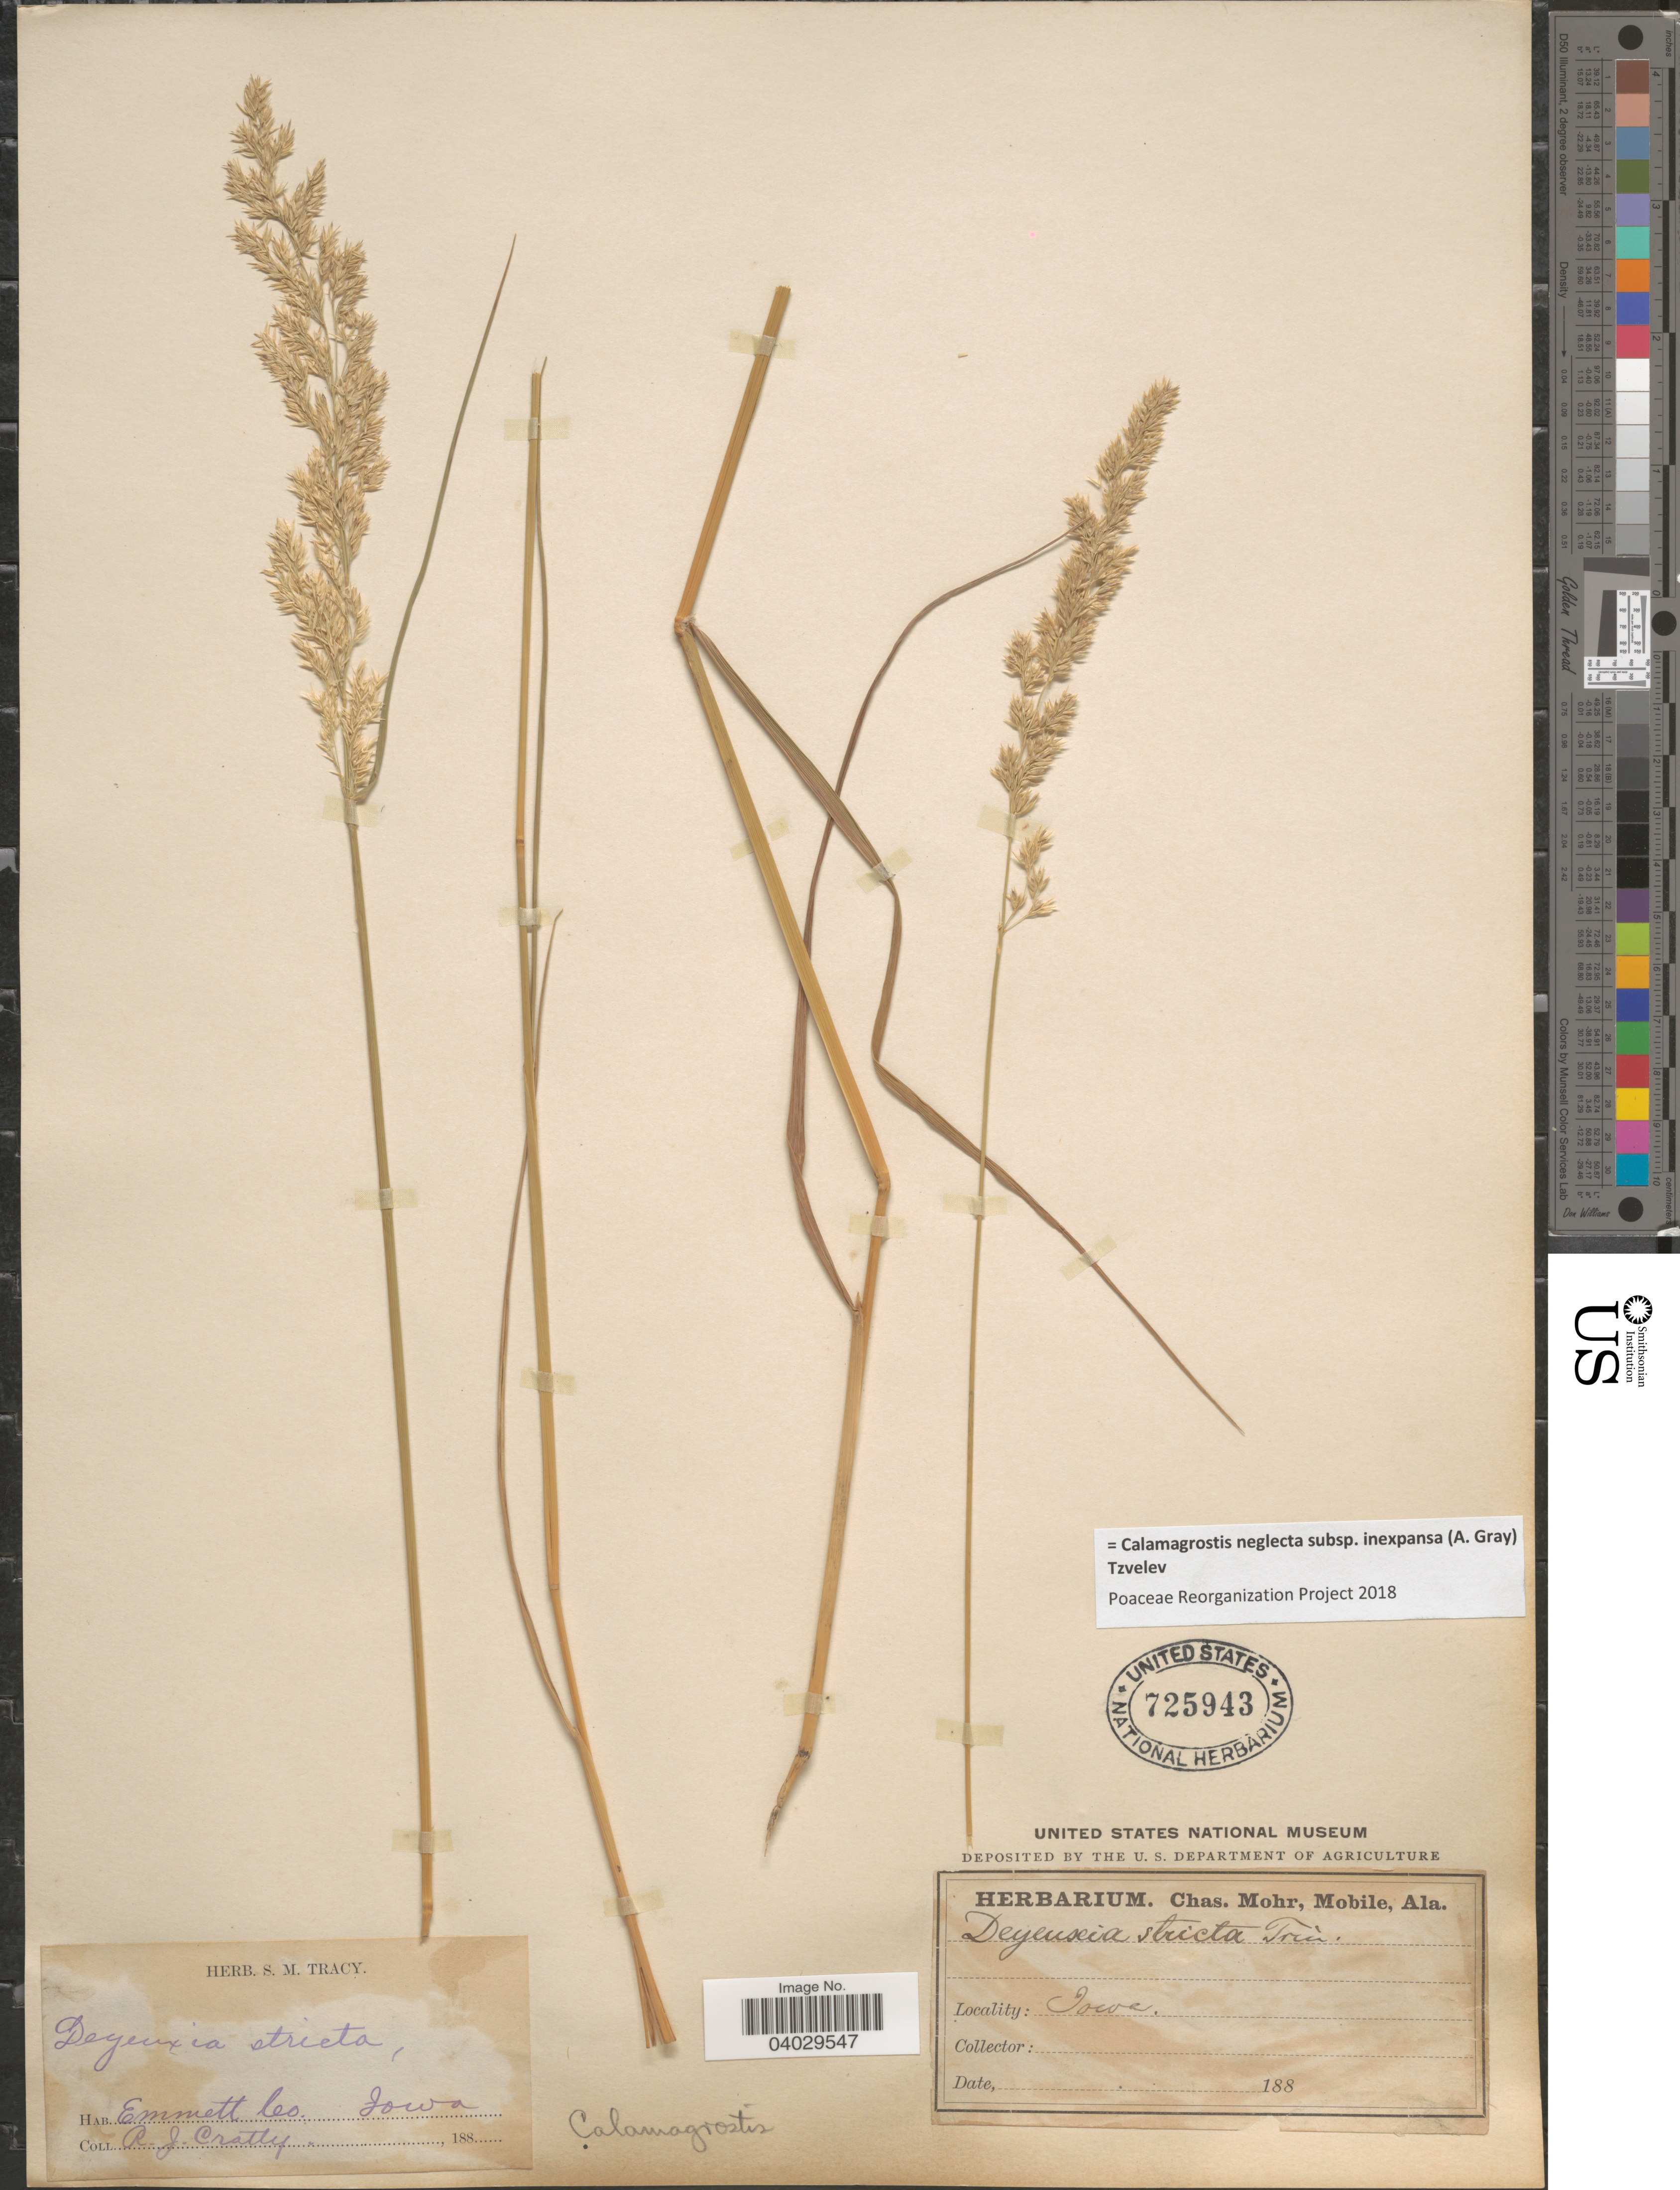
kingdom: Plantae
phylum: Tracheophyta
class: Liliopsida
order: Poales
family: Poaceae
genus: Calamagrostis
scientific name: Calamagrostis neglecta subsp. inexpansa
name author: (A. Gray) Tzvelev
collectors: R. Cratty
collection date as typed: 188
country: United States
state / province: Iowa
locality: Emmett Co.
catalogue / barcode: US 725943